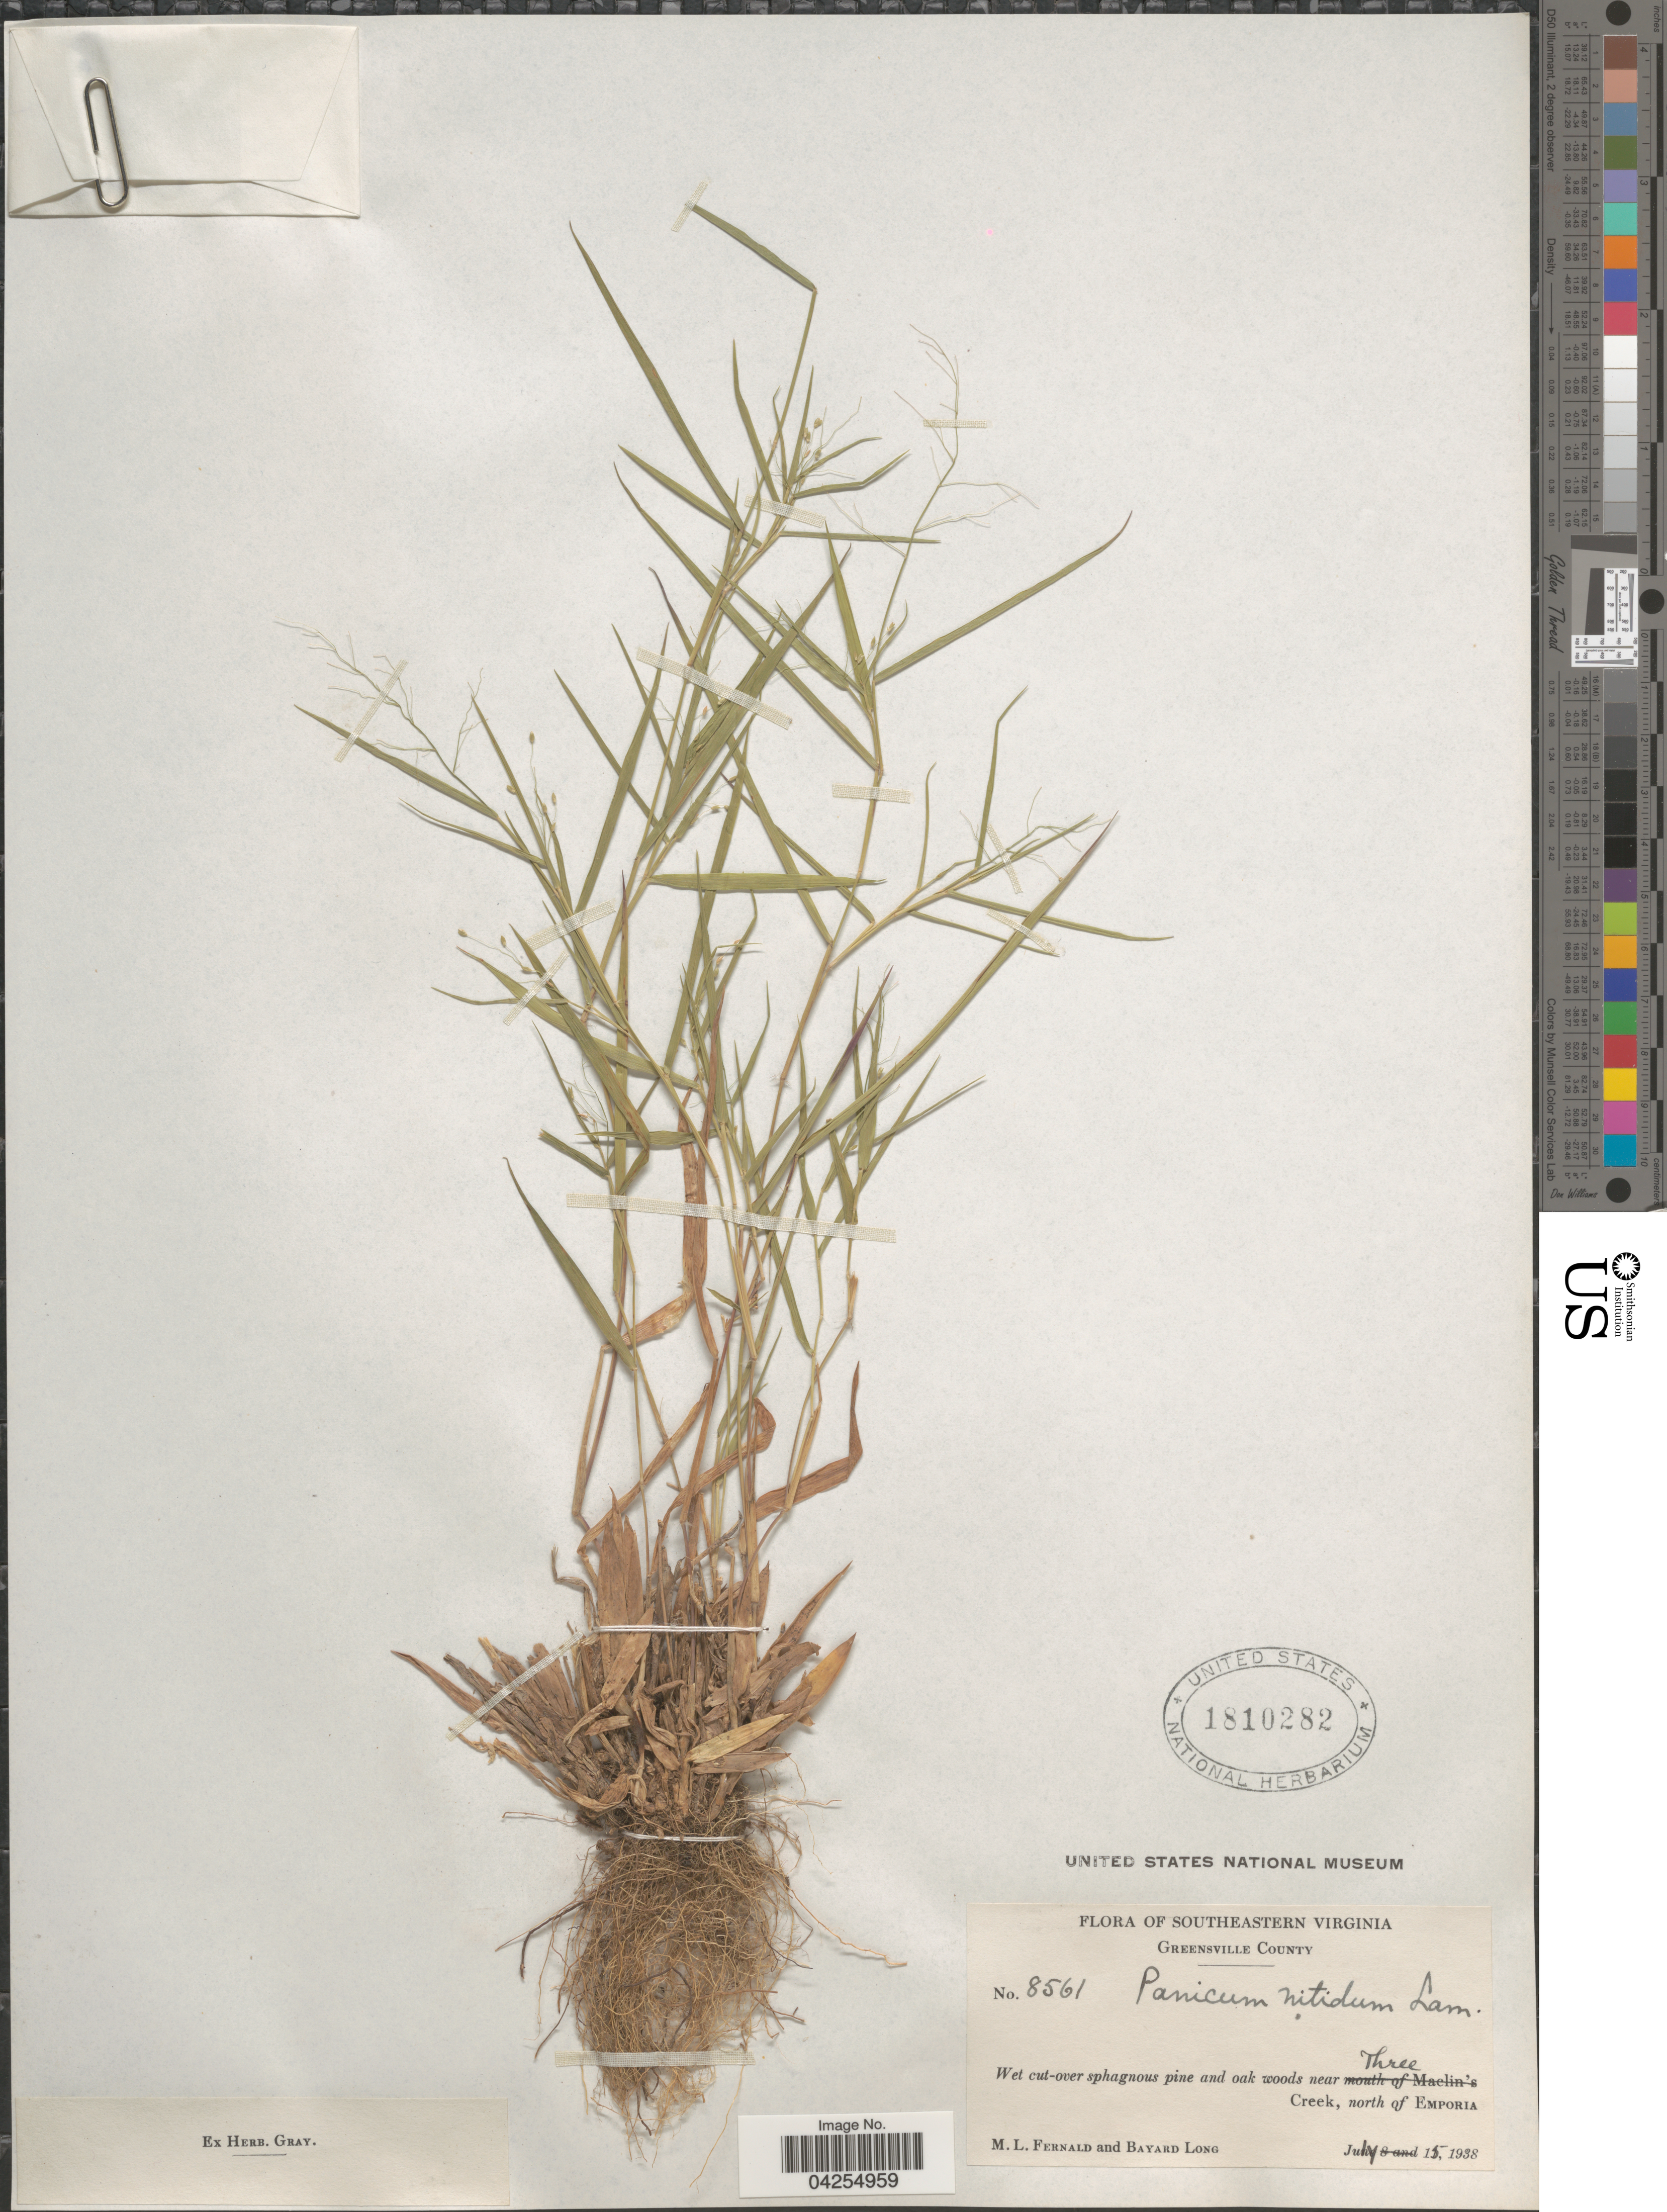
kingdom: Plantae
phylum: Tracheophyta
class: Liliopsida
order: Poales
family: Poaceae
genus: Dichanthelium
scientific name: Dichanthelium dichotomum var. dichotomum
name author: (L.) Gould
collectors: M. L. Fernald & B. Long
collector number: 8561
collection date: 1938-07-15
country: United States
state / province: Virginia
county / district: Greensville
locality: Southeastern Virginia. Greensville County. Near Three Creek, north of Emporia.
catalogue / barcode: US 1810282